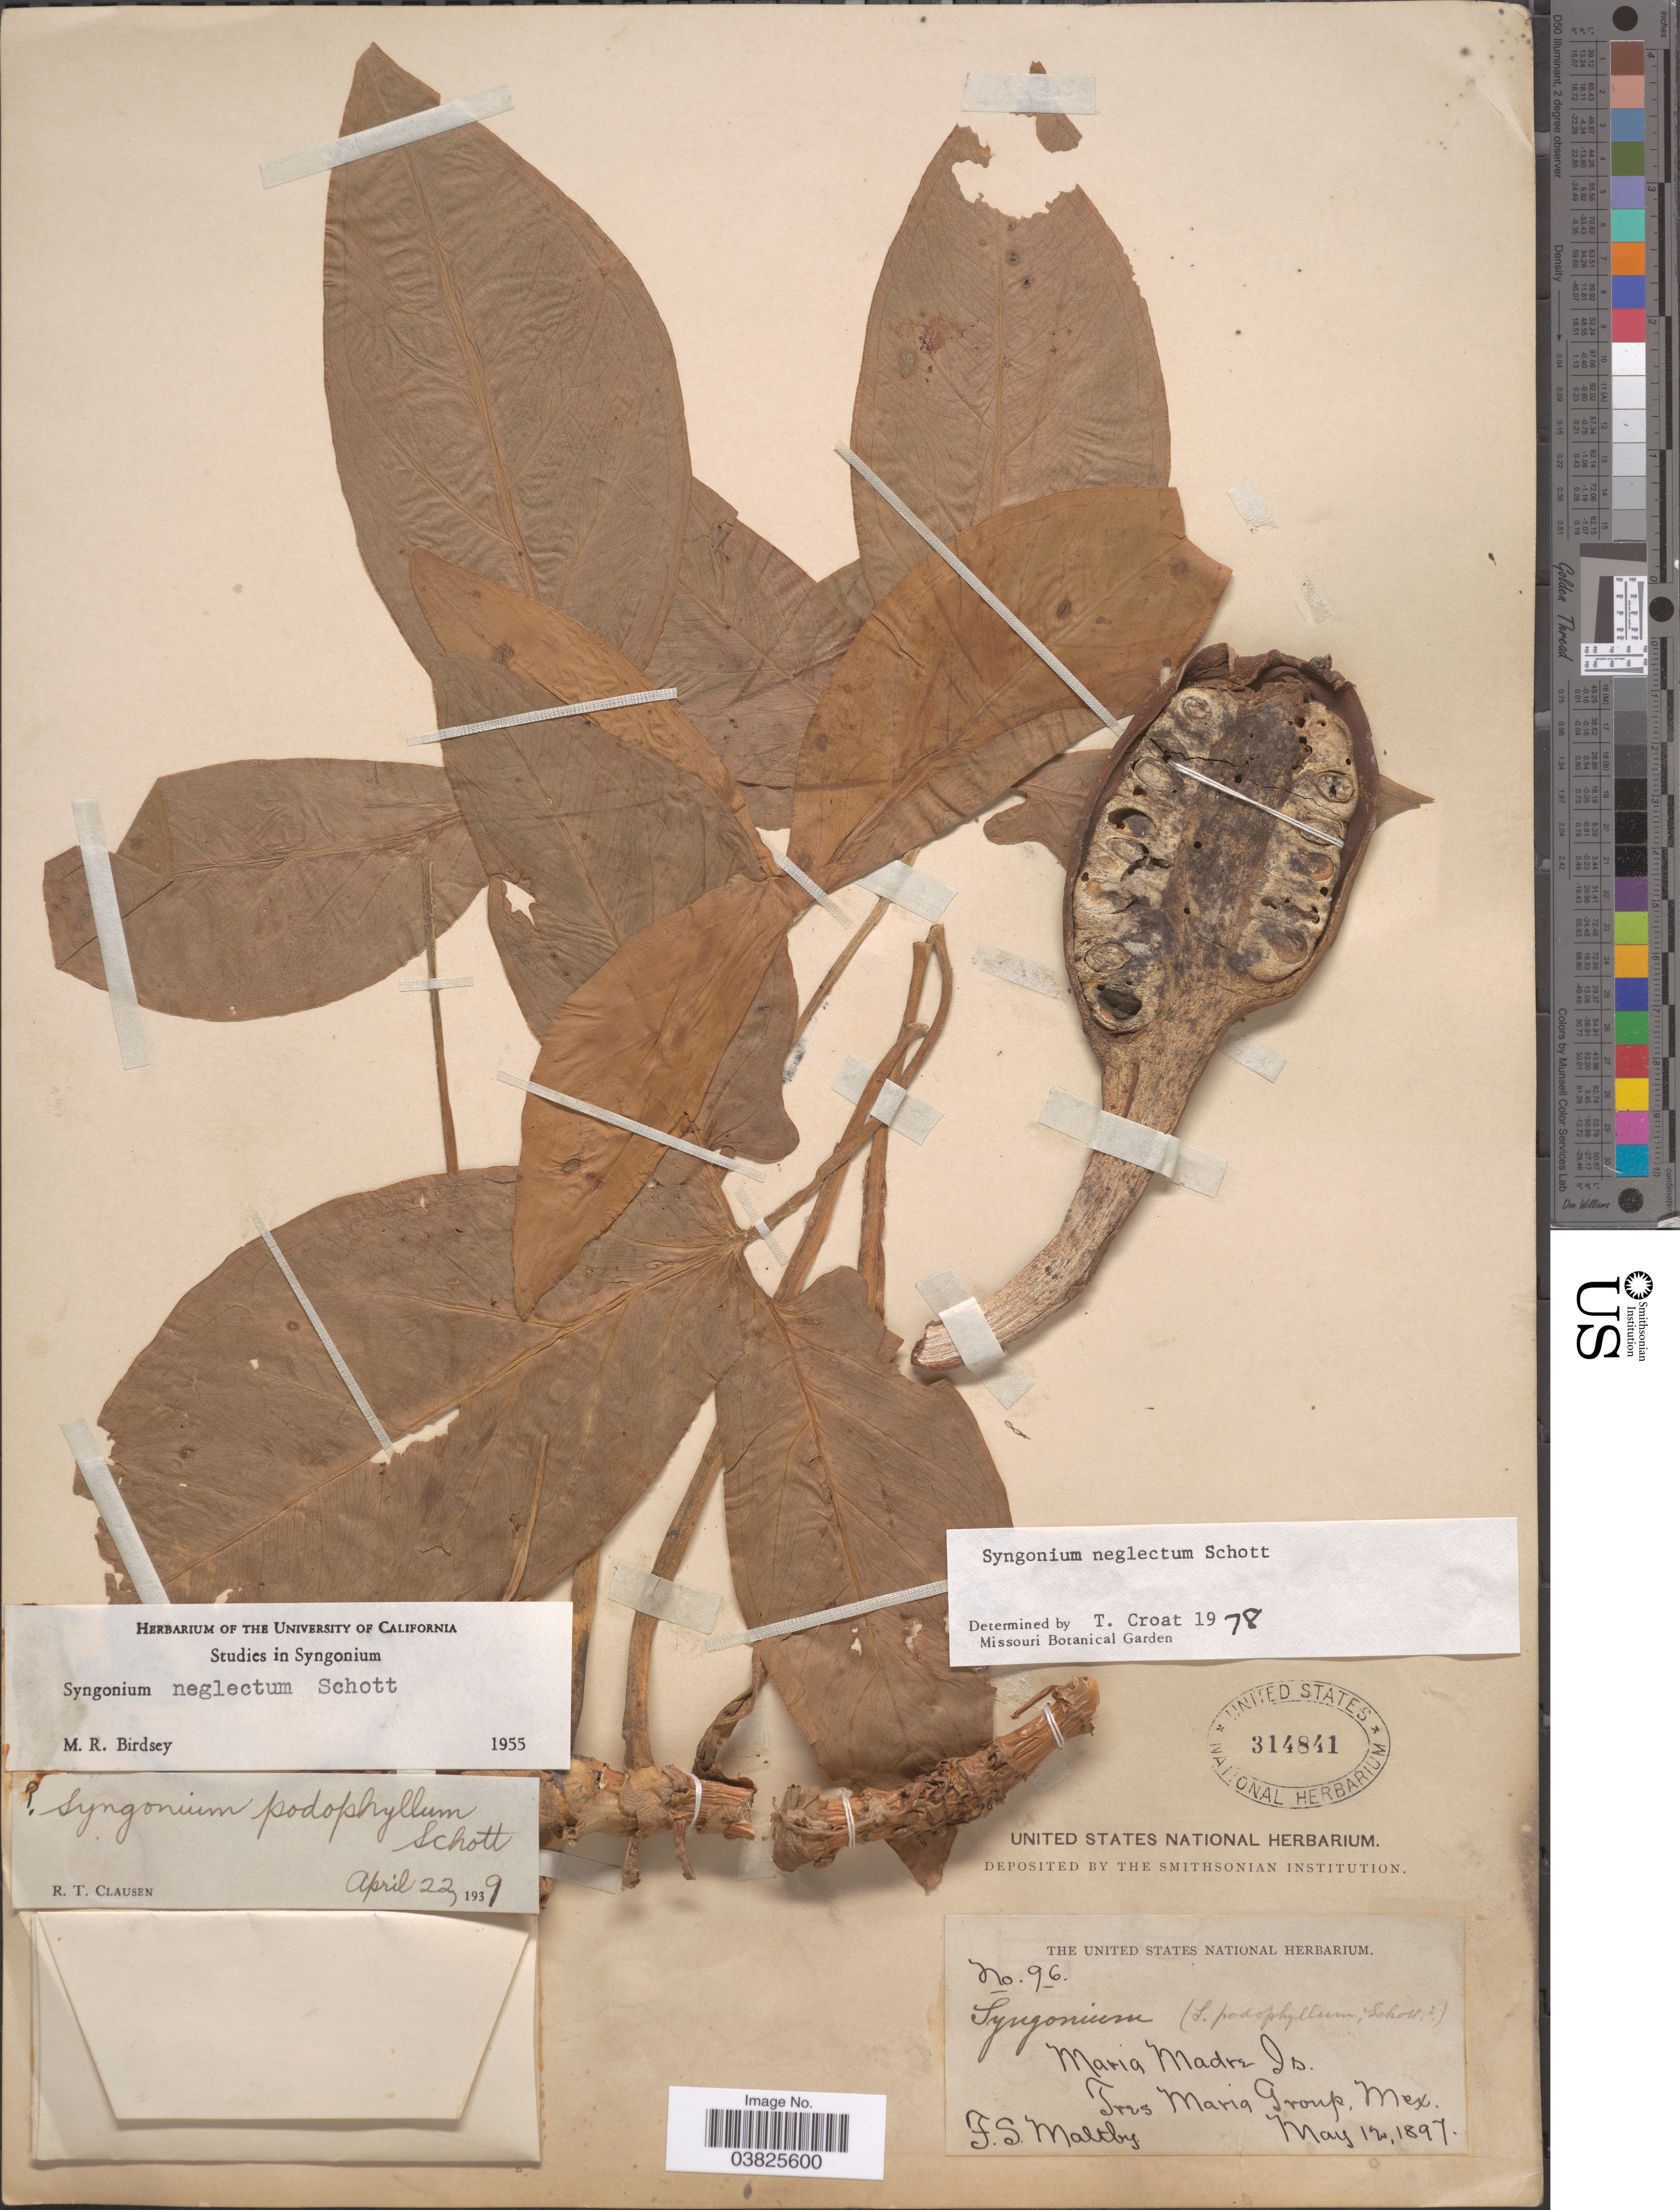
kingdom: Plantae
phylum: Tracheophyta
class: Liliopsida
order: Alismatales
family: Araceae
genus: Syngonium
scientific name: Syngonium neglectum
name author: Schott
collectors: F. S. Maltby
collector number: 96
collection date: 1897-05-12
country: Mexico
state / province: Nayarit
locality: Maria Madre Is. Tres Maria Group.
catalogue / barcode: US 314841